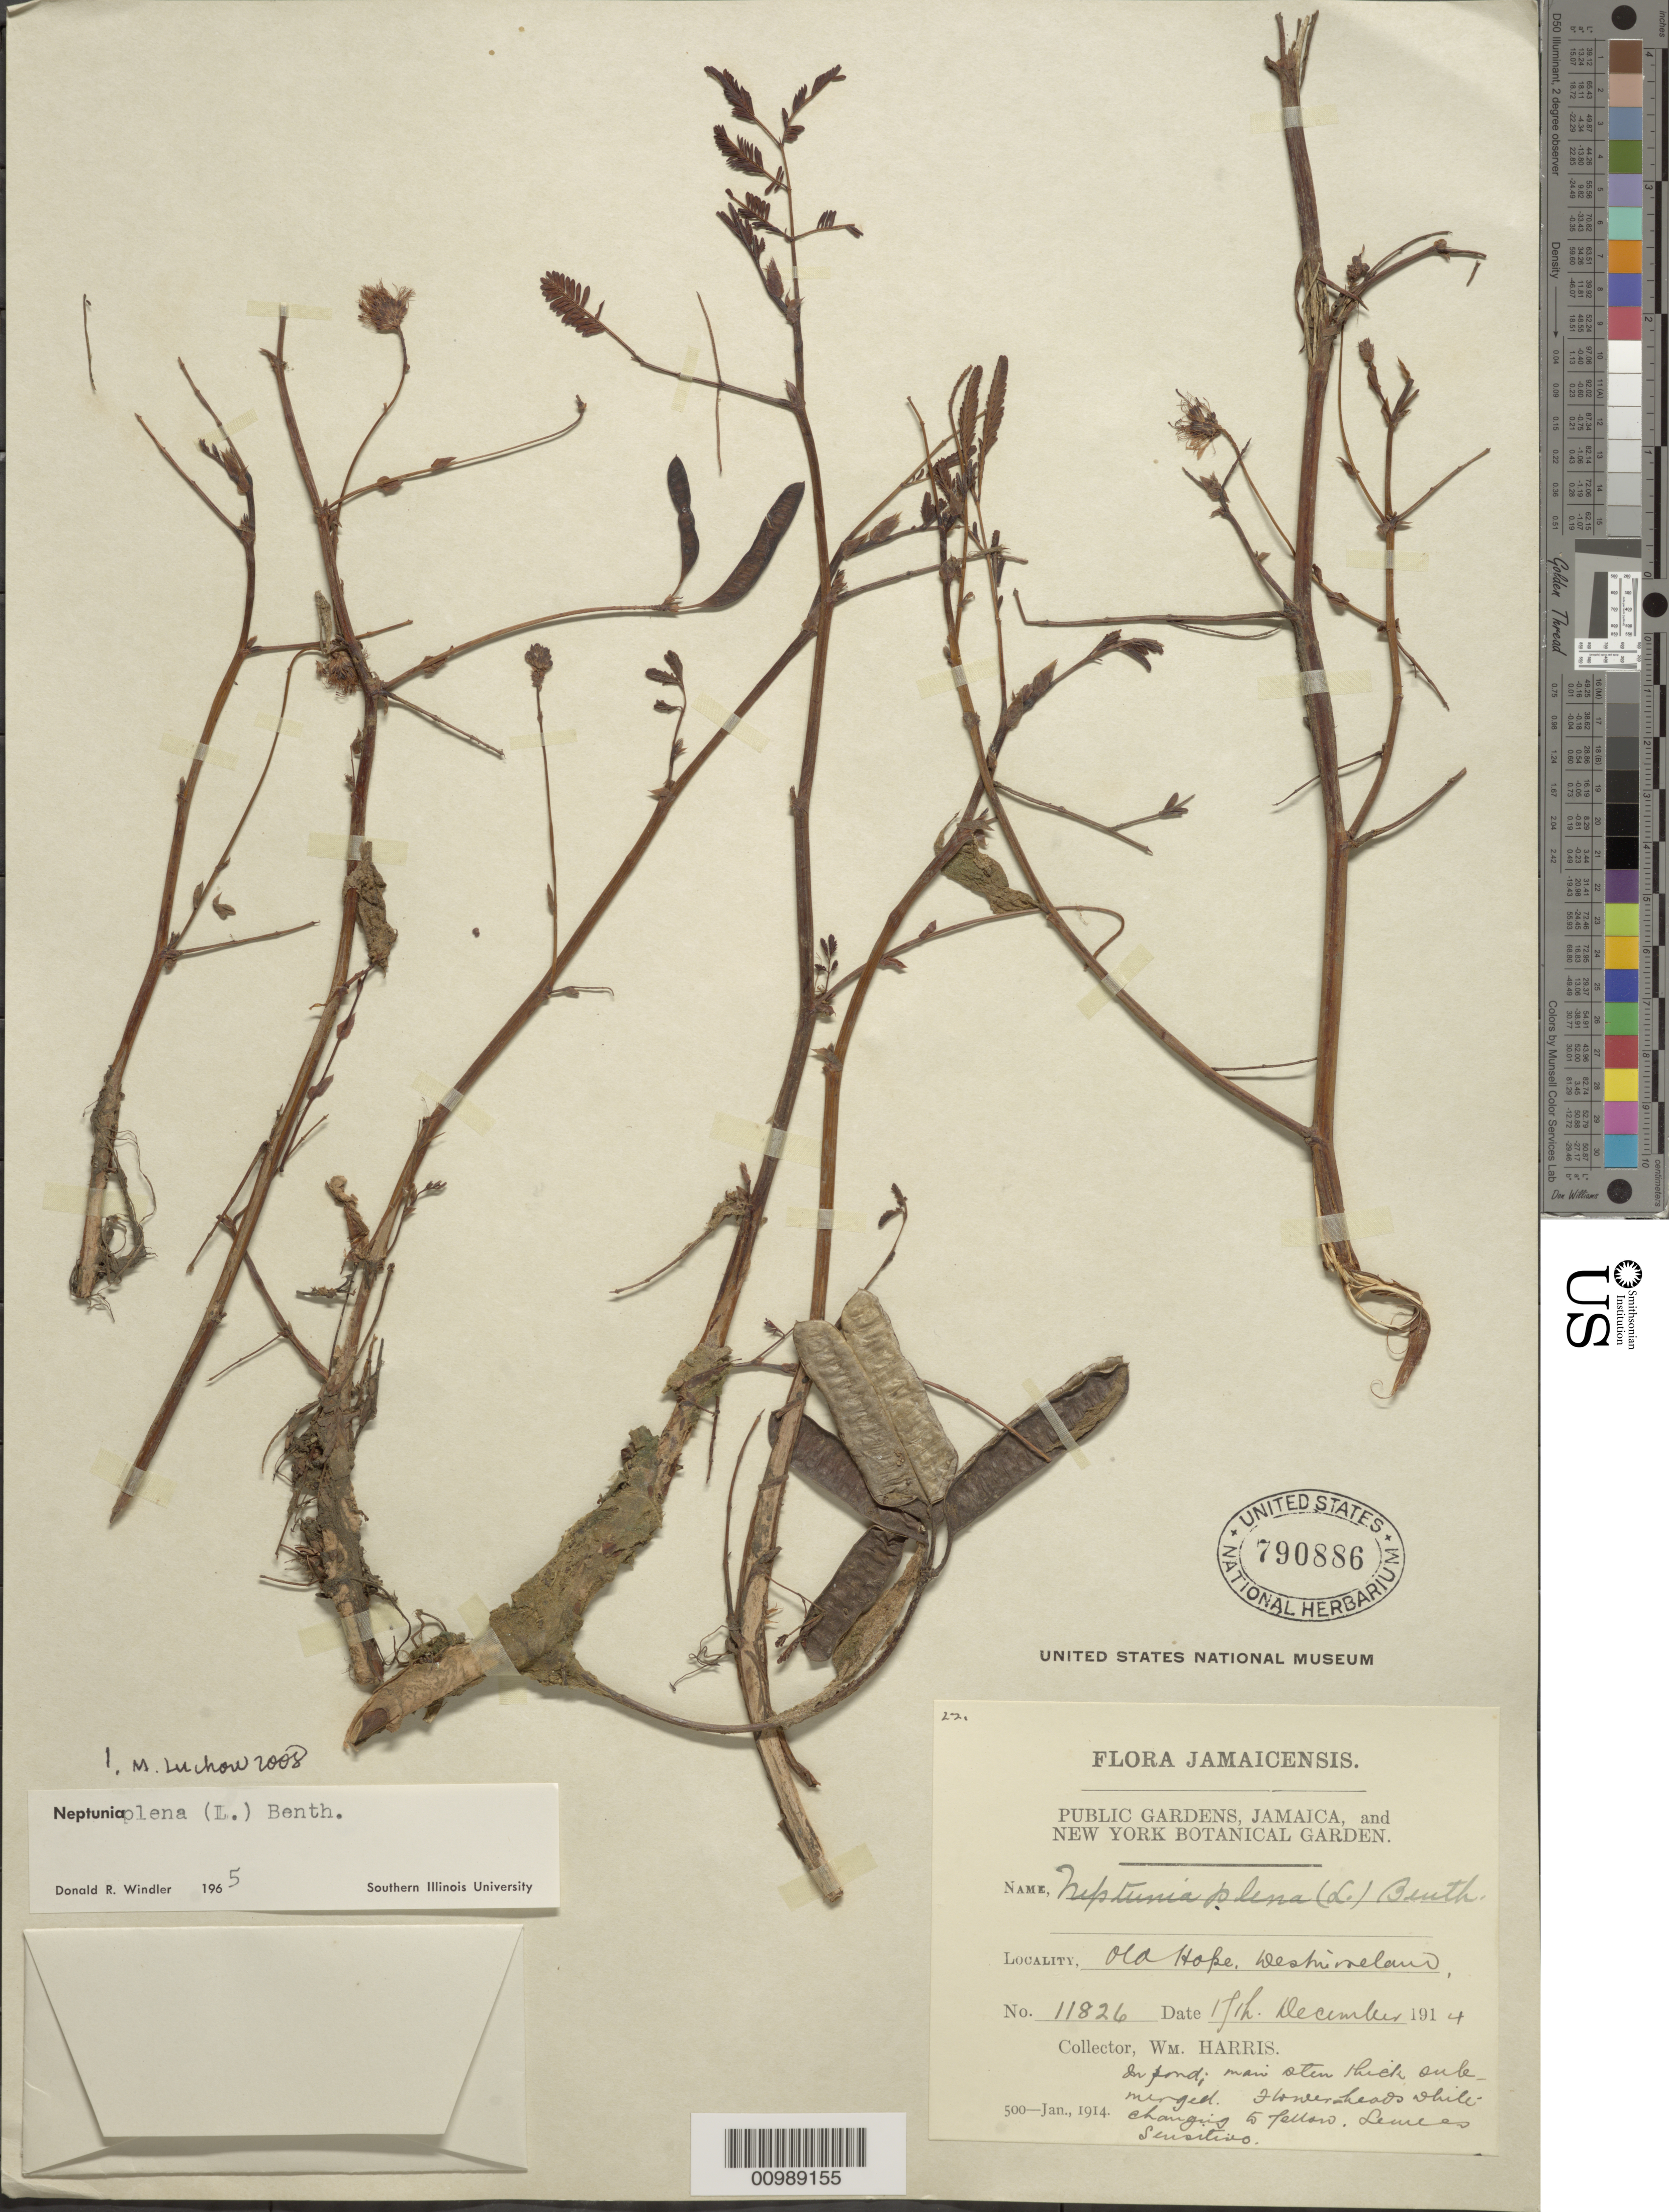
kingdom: Plantae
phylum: Tracheophyta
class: Magnoliopsida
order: Fabales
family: Fabaceae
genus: Neptunia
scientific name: Neptunia plena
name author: (L.) Benth.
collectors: W. H. Harris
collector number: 11826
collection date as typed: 15 Dec 1914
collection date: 1914-12-15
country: Jamaica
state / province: Westmoreland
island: Jamaica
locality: Old Hope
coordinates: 0 N, 0 E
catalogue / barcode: US 790886